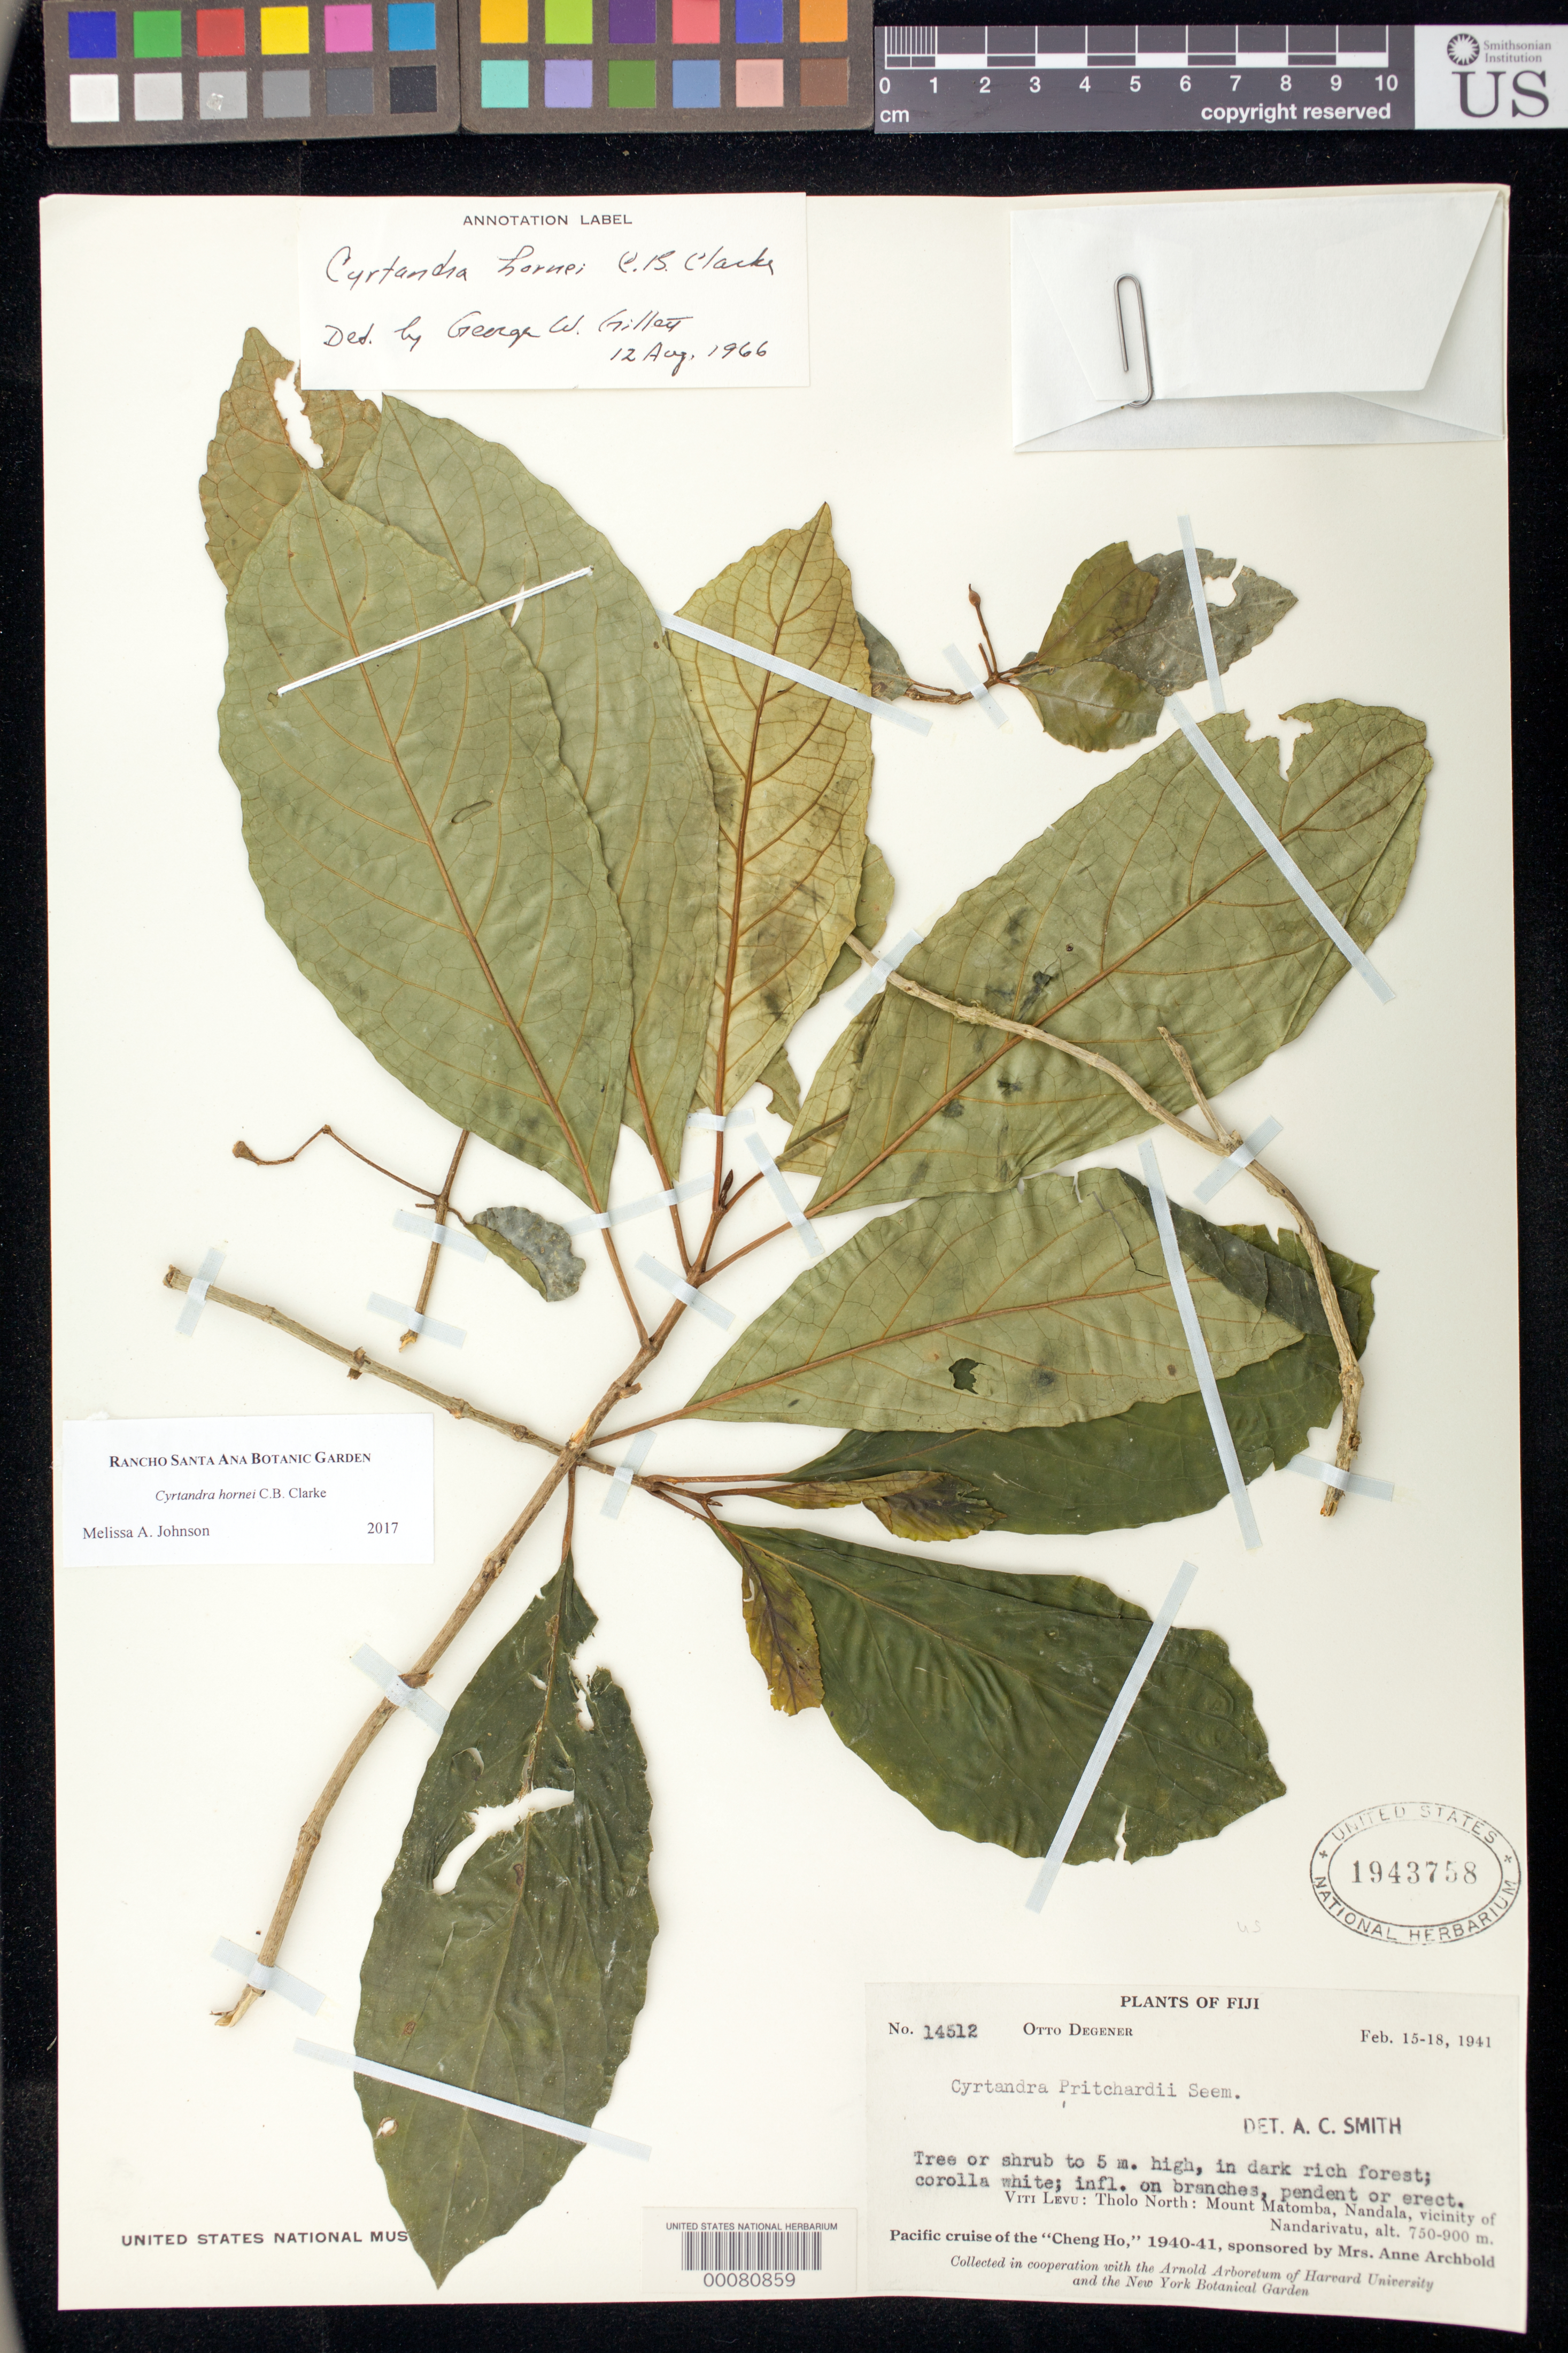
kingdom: Plantae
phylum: Tracheophyta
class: Magnoliopsida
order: Lamiales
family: Gesneriaceae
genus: Cyrtandra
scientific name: Cyrtandra hornei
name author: C.B. Clarke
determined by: Johnson, Melissa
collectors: O. Degener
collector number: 14512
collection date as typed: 15-18 Feb 1941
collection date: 1941-02-15/1941-02-18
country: Fiji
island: Viti Levu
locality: Tholo north, mt matomba, nandala, vicinity of nandarivatu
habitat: In dark rich forest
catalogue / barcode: US 1943758